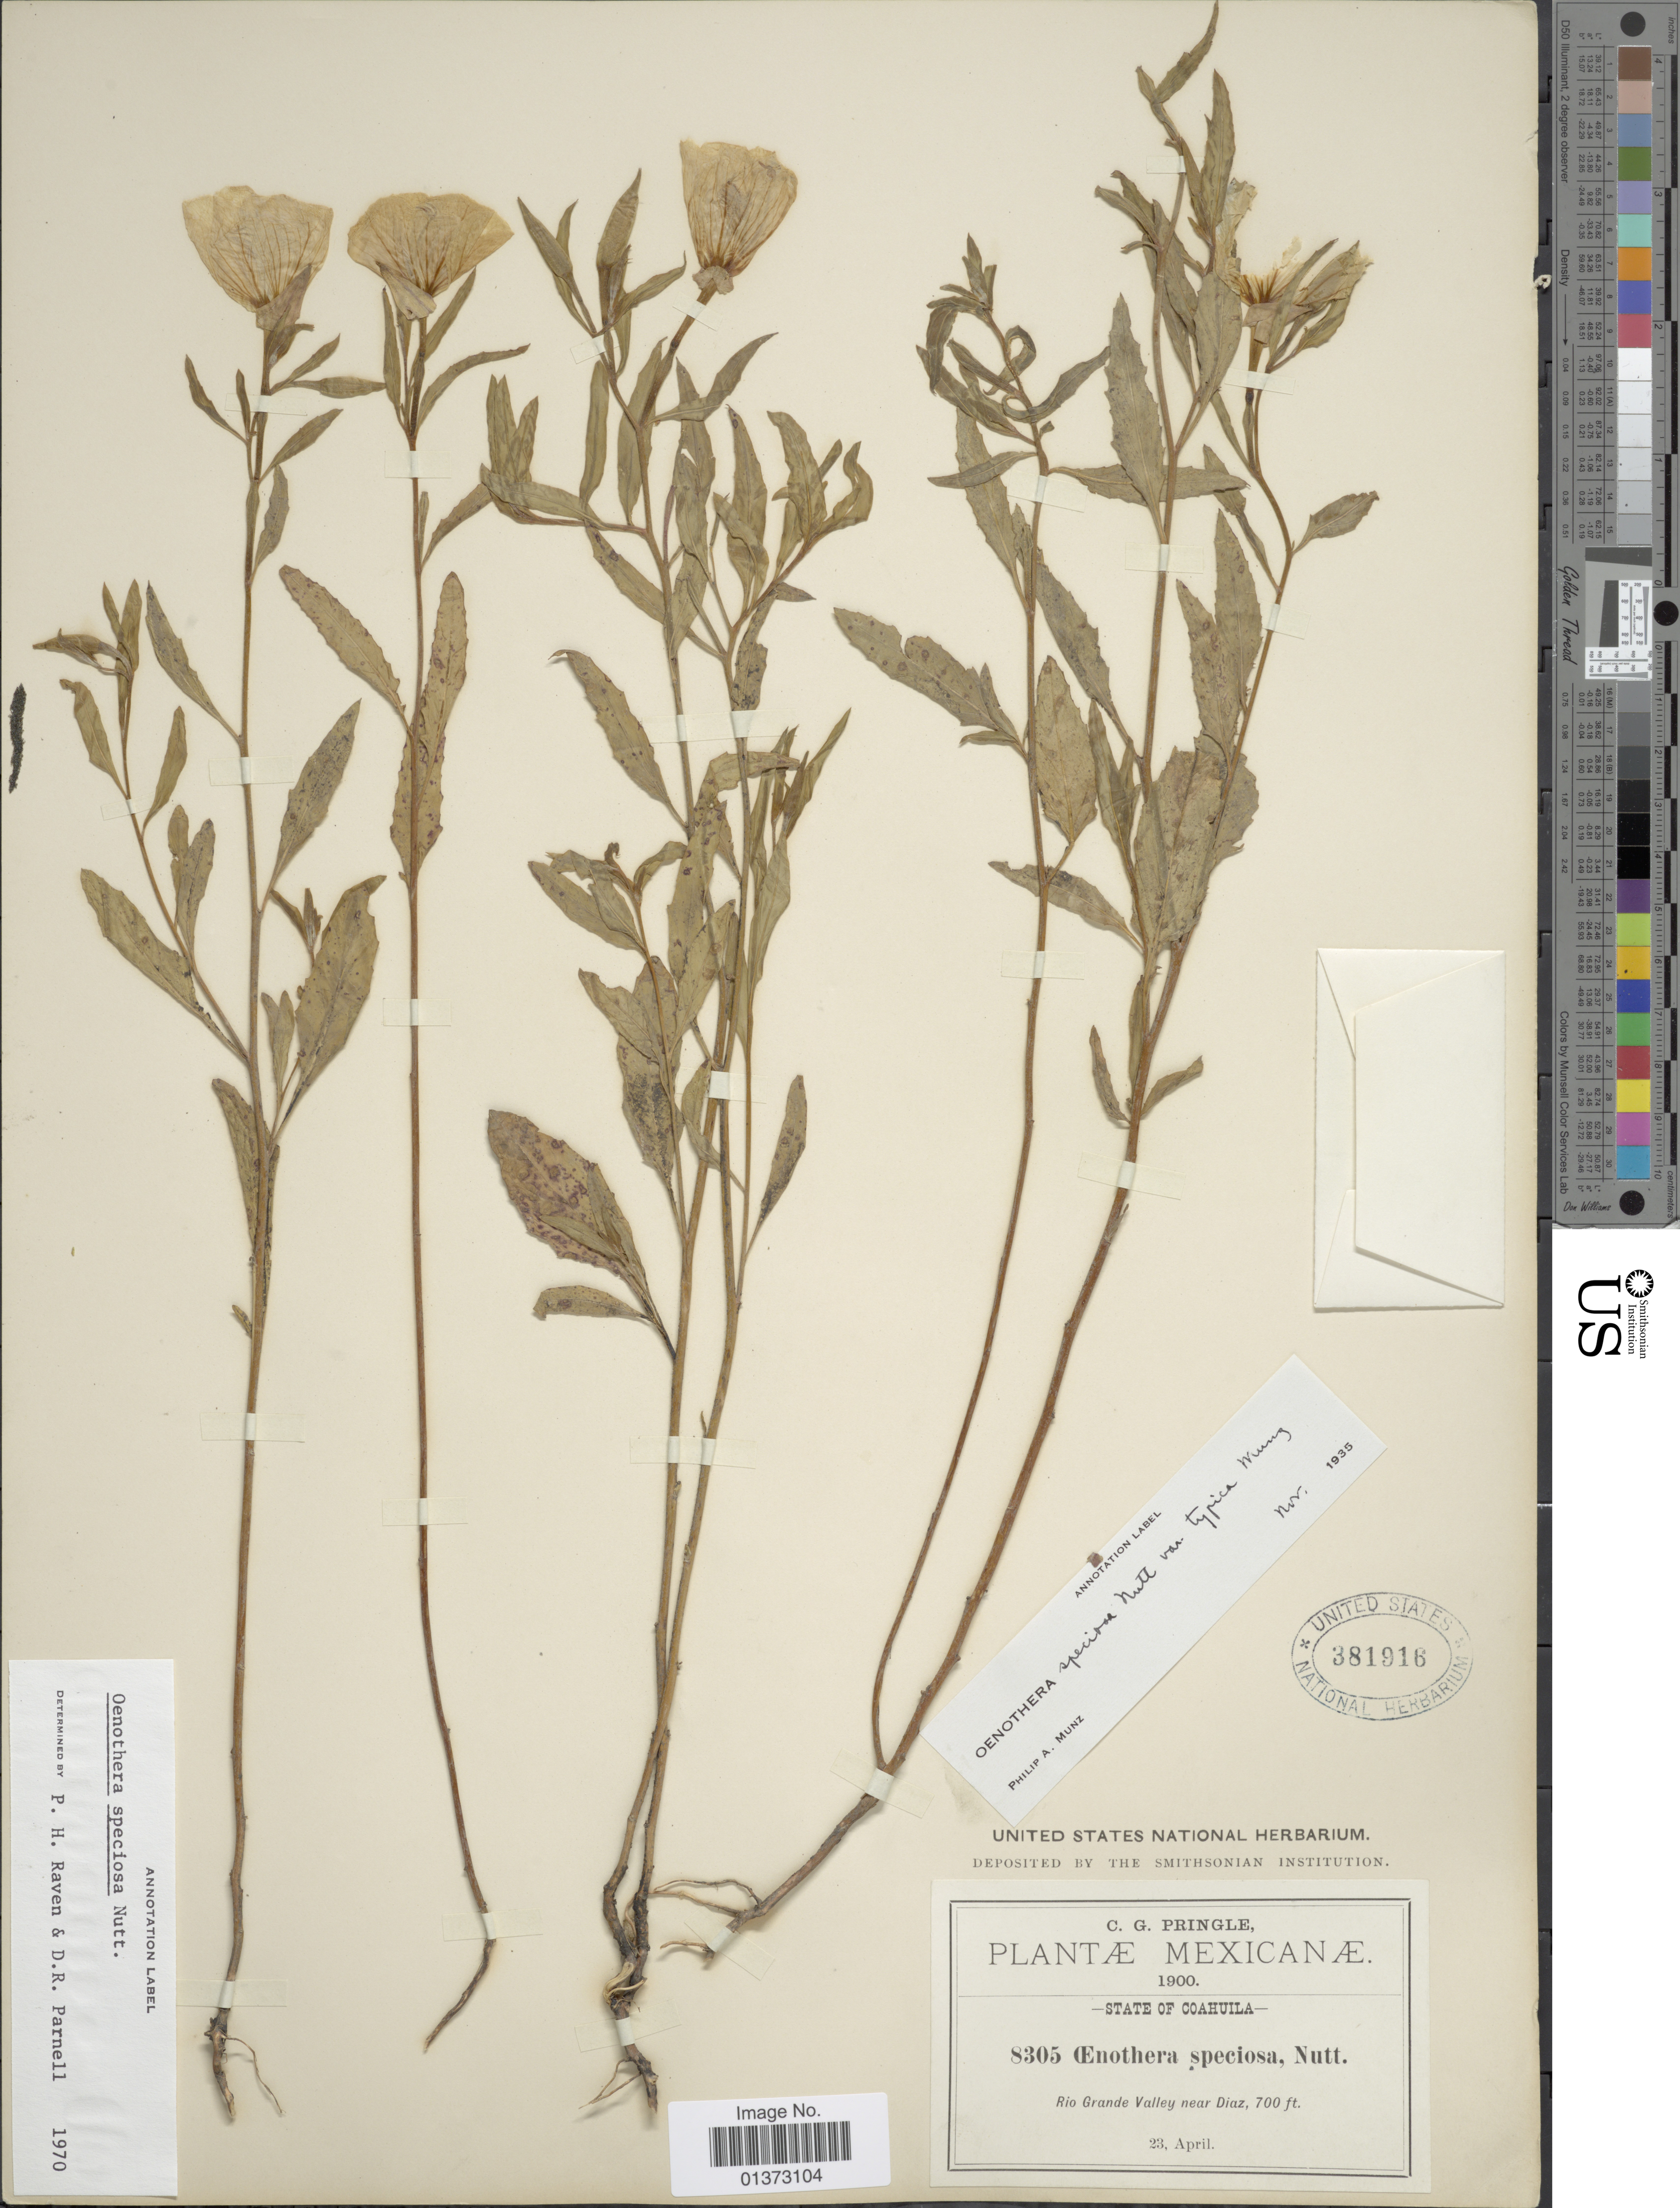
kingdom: Plantae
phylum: Tracheophyta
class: Magnoliopsida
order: Myrtales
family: Onagraceae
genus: Oenothera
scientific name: Oenothera speciosa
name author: Nutt.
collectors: C. G. Pringle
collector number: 8305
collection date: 1900-04-23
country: Mexico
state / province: Coahuila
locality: Rio Grande Valley near Diaz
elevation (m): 213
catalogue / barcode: US 381916